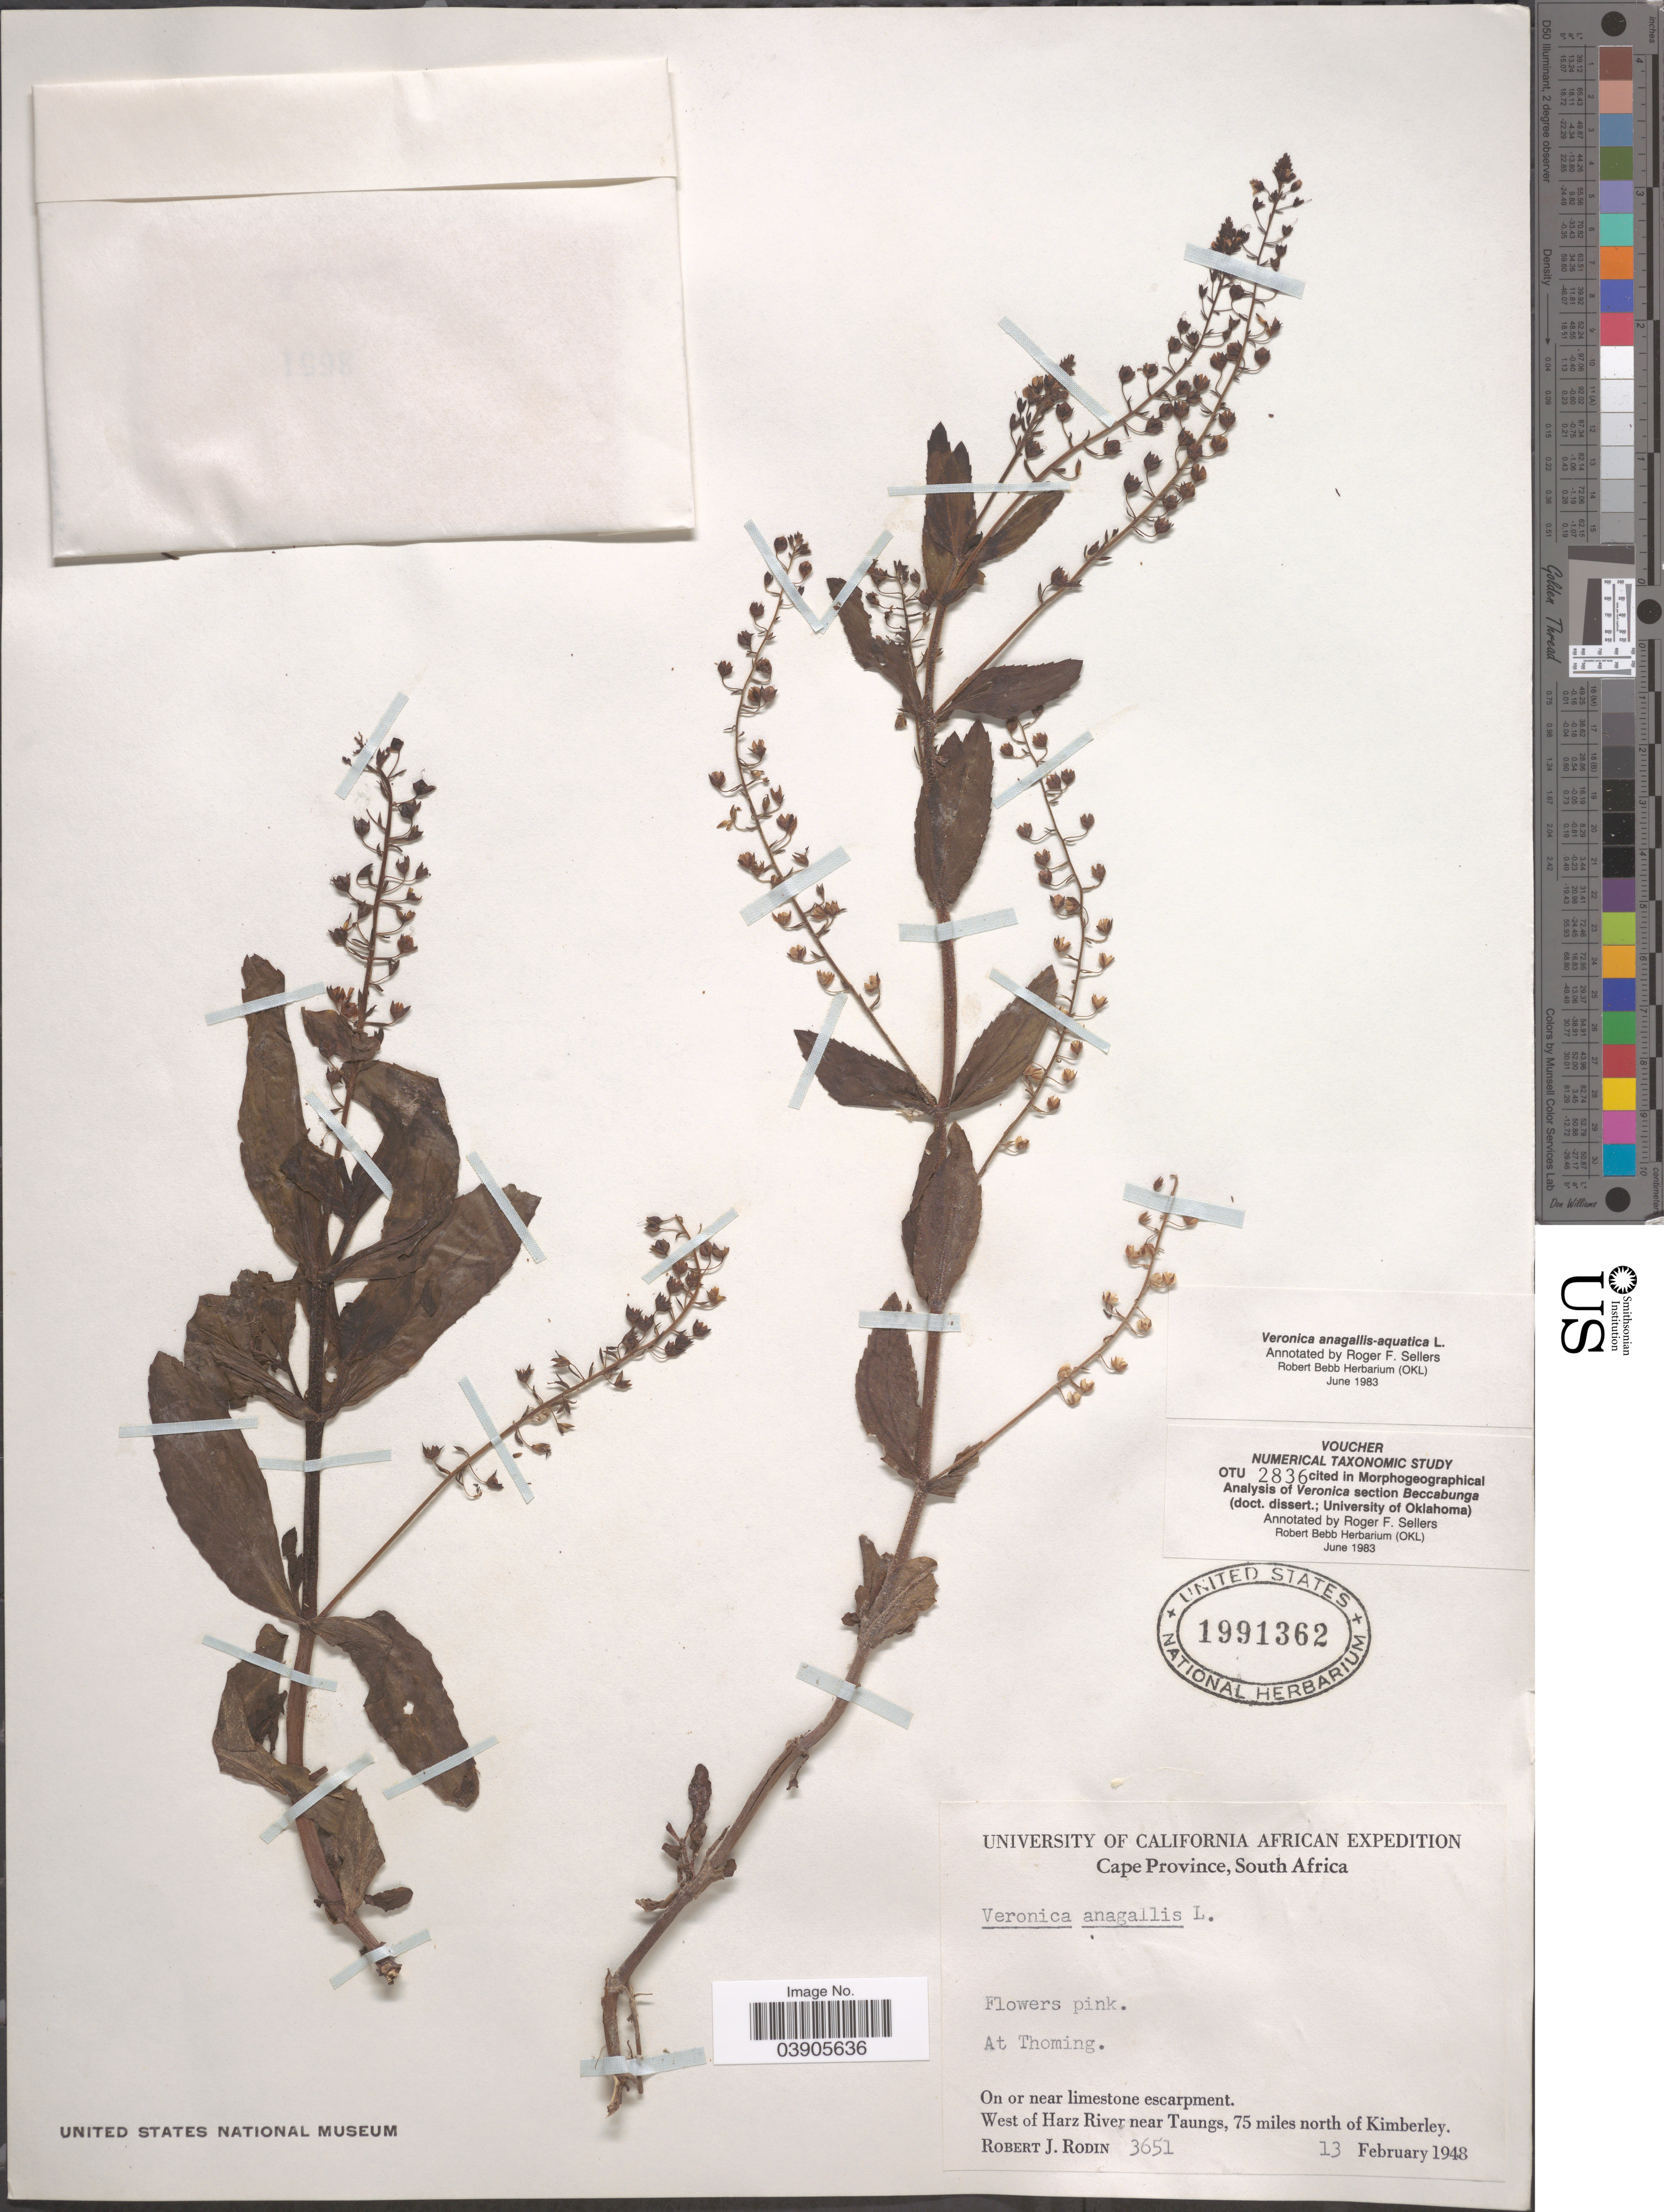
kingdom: Plantae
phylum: Tracheophyta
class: Magnoliopsida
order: Lamiales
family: Plantaginaceae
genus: Veronica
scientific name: Veronica anagallis-aquatica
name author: L.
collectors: R. J. Rodin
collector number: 3651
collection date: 1948-02-13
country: South Africa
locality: At Thoming. On or near limestone escarpment. West of Harz River near Taungs, 75 miles north of Kimberley.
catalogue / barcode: US 1991362